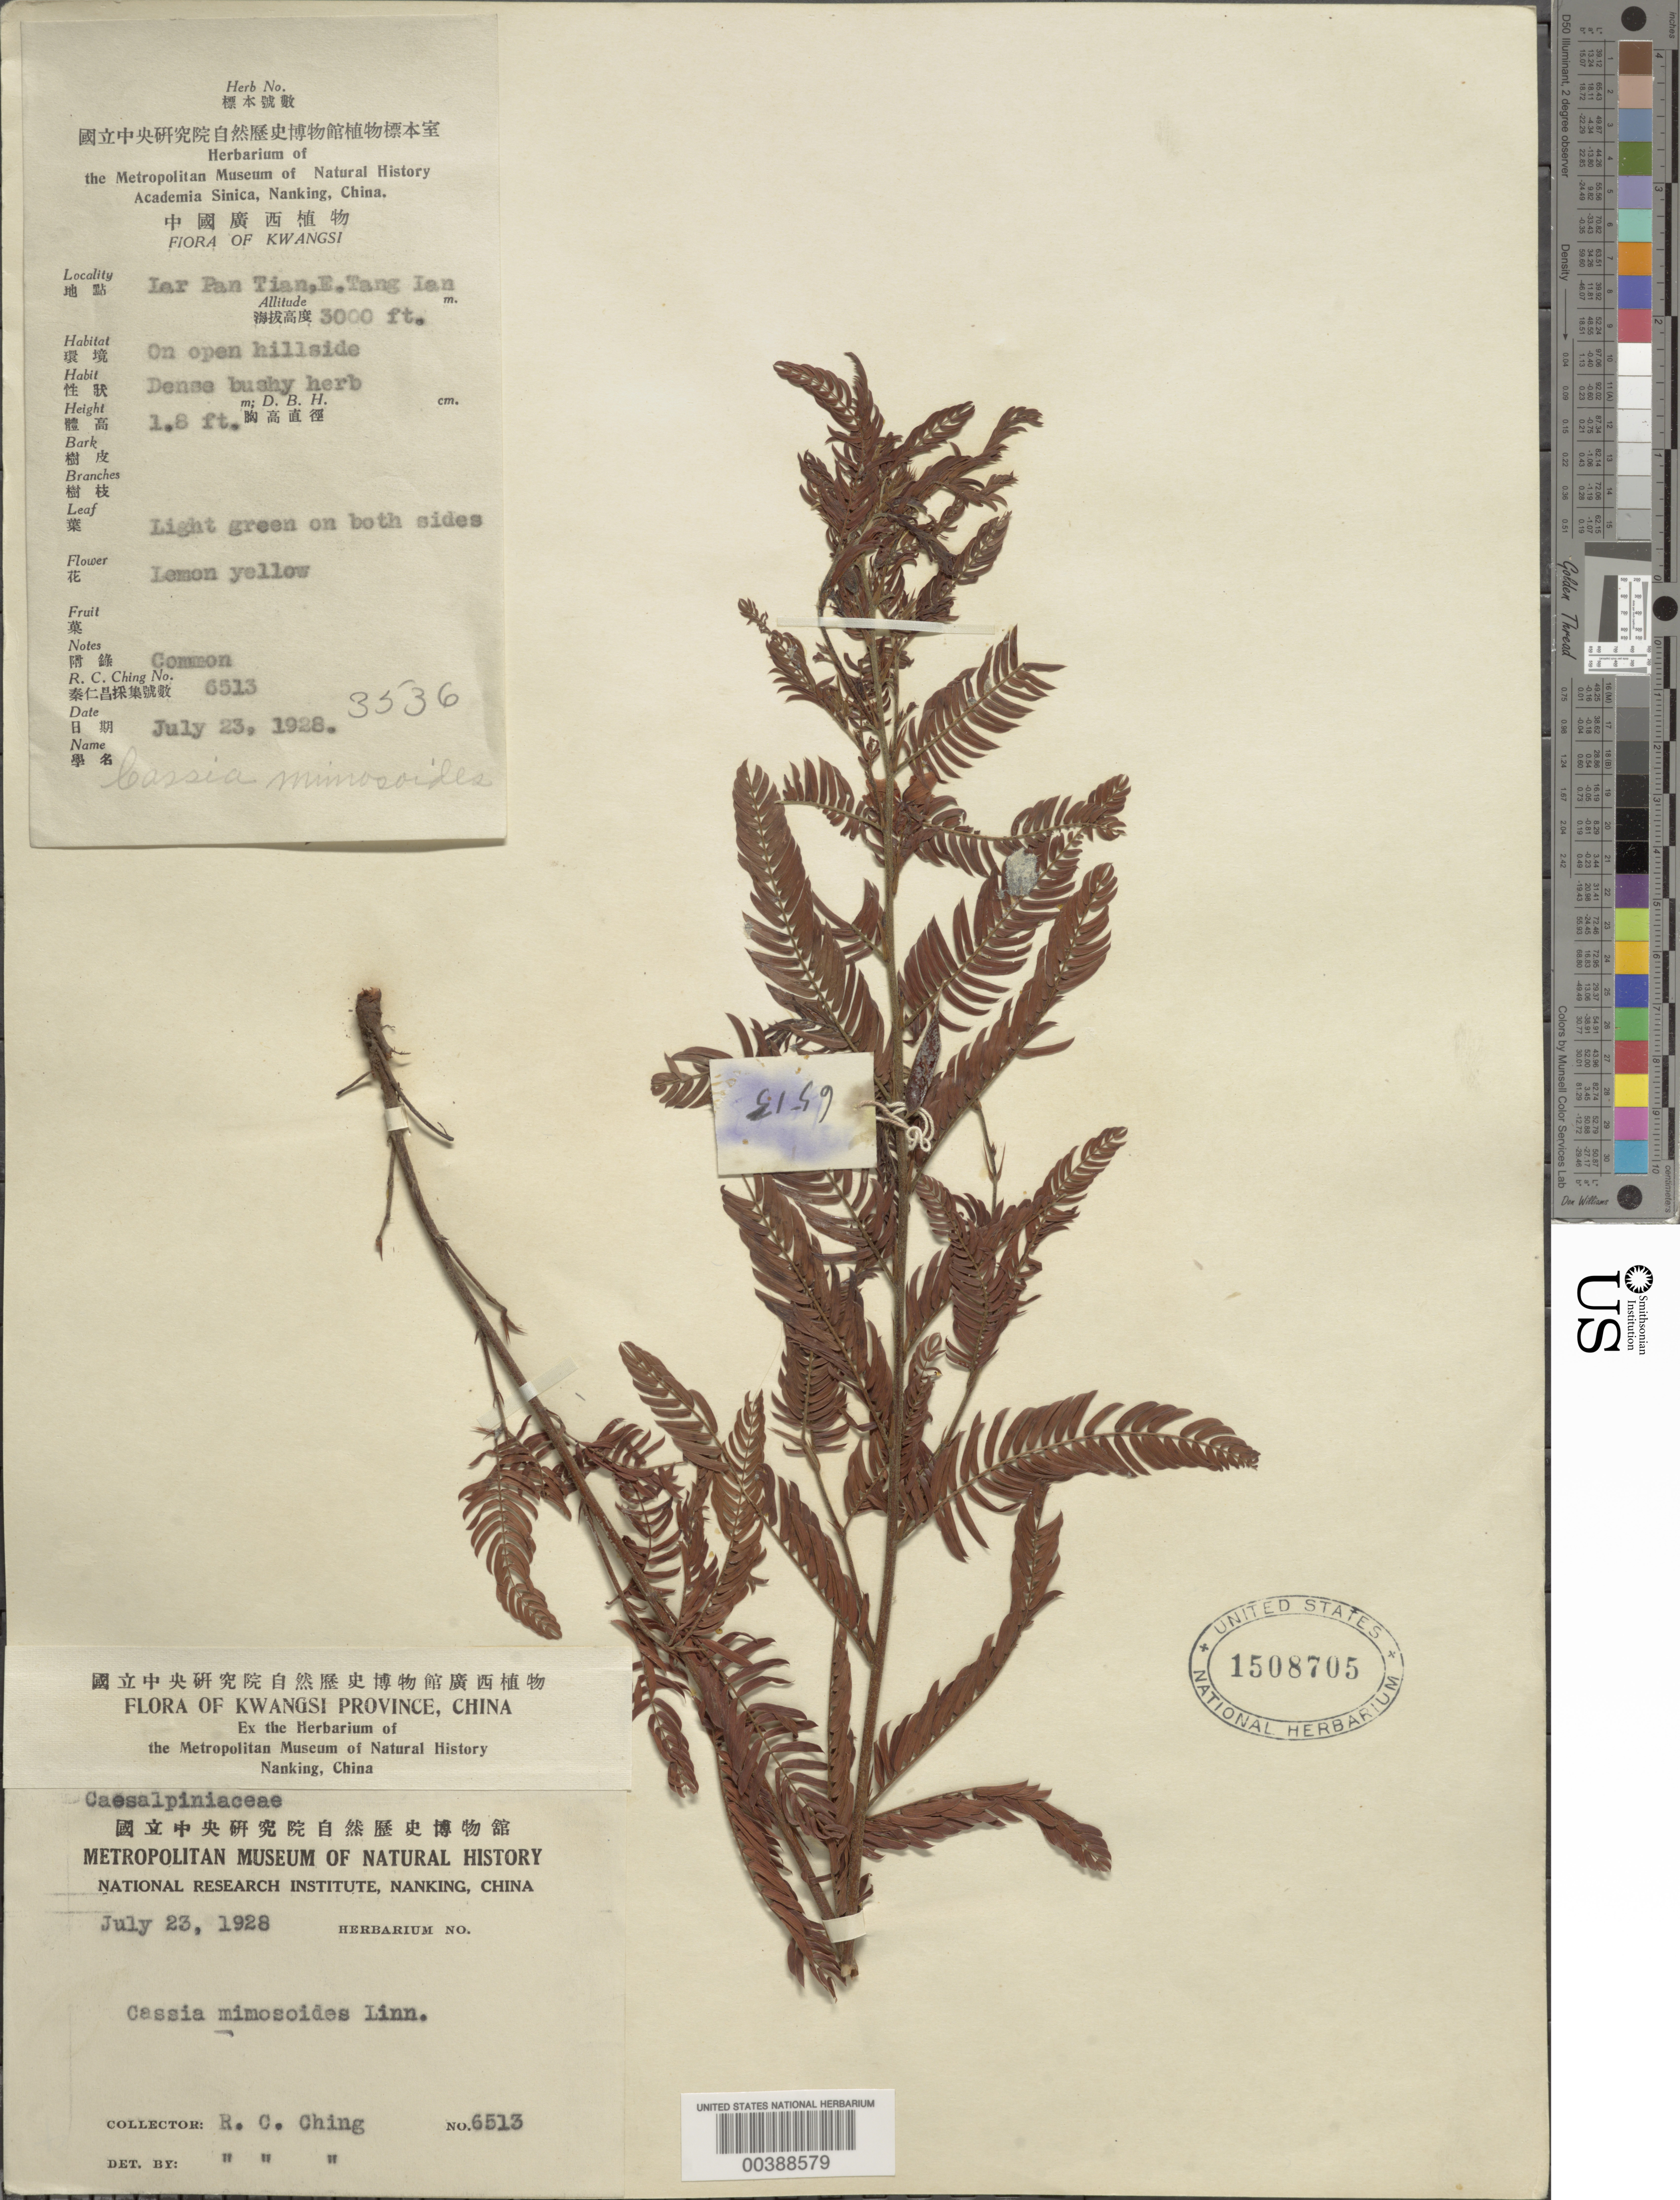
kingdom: Plantae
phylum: Tracheophyta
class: Magnoliopsida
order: Fabales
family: Fabaceae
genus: Chamaecrista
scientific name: Chamaecrista mimosoides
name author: (L.) Greene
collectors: R. C. Ching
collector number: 6513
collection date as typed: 23 Jul 1928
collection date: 1928-07-23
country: China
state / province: Guangxi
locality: Lar pan tian, e. tang ian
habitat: On open hillside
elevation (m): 914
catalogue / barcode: US 1508705